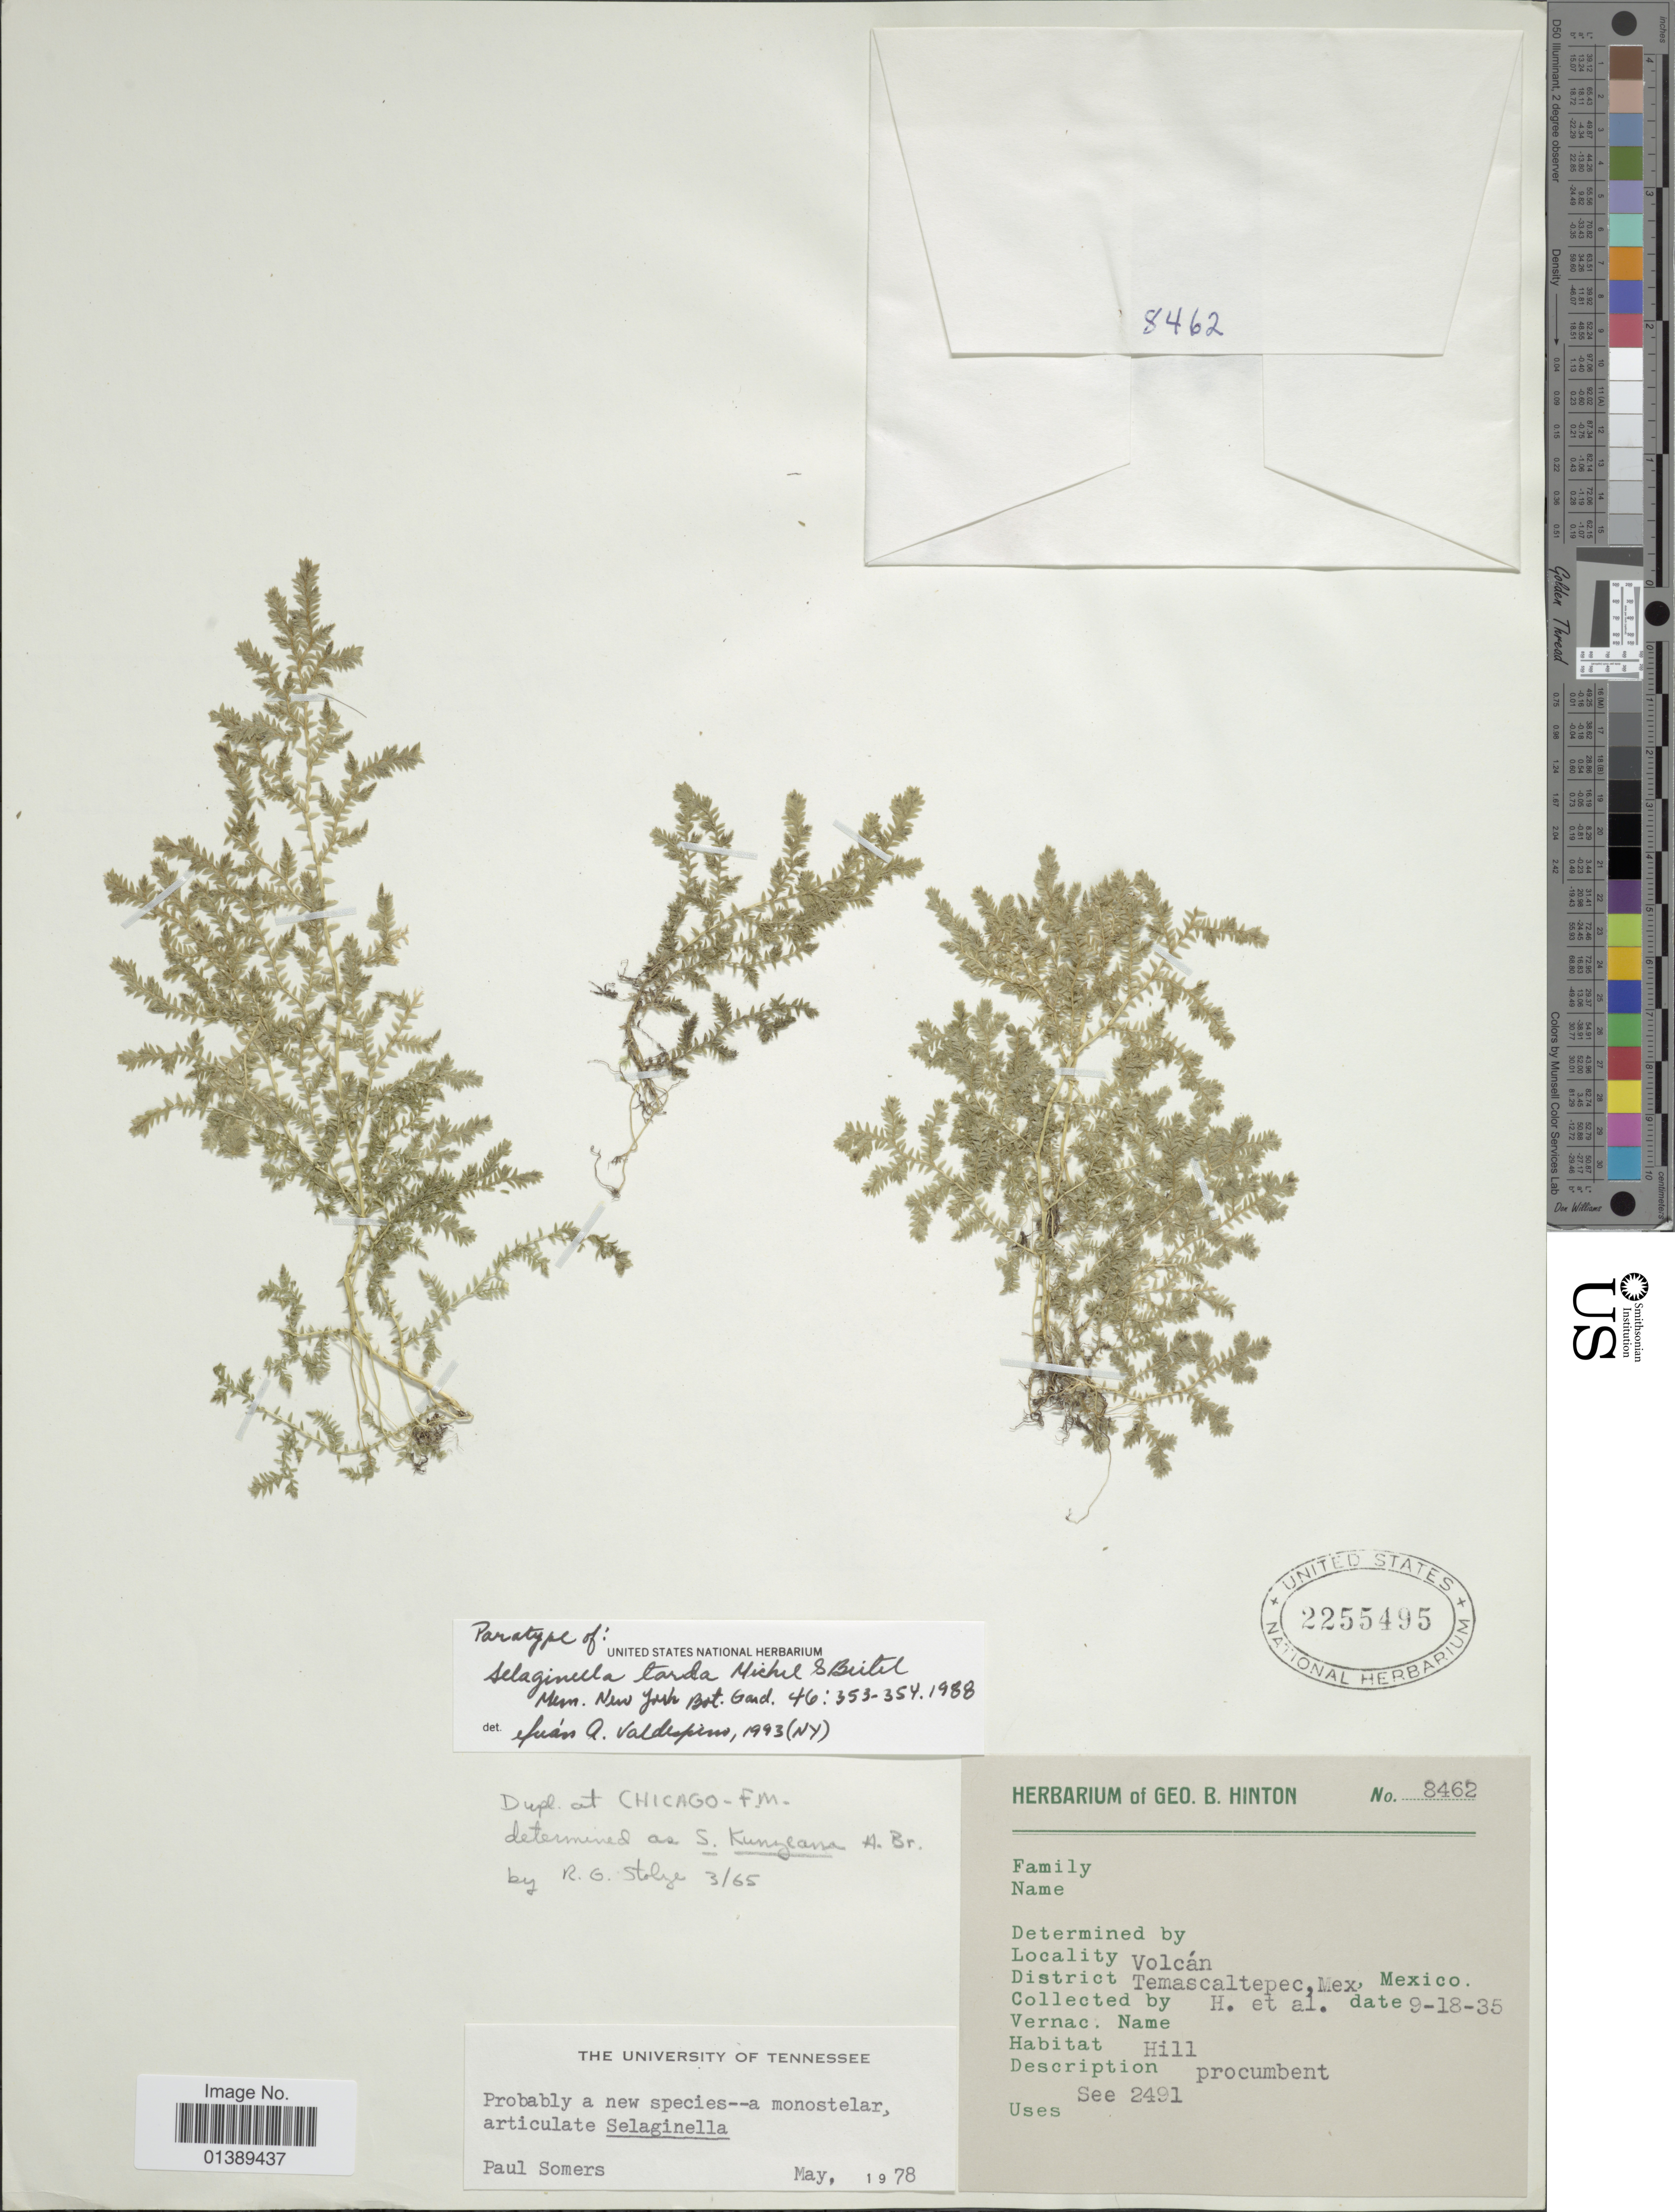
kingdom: Plantae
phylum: Tracheophyta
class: Lycopodiopsida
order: Selaginellales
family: Selaginellaceae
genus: Selaginella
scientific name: Selaginella tarda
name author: Mickel & Beitel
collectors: G. B. Hinton & et al.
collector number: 8462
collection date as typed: Transcribed d/m/y: 18/9/35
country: Mexico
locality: Volcán, District Temascatepec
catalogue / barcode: US 2255495